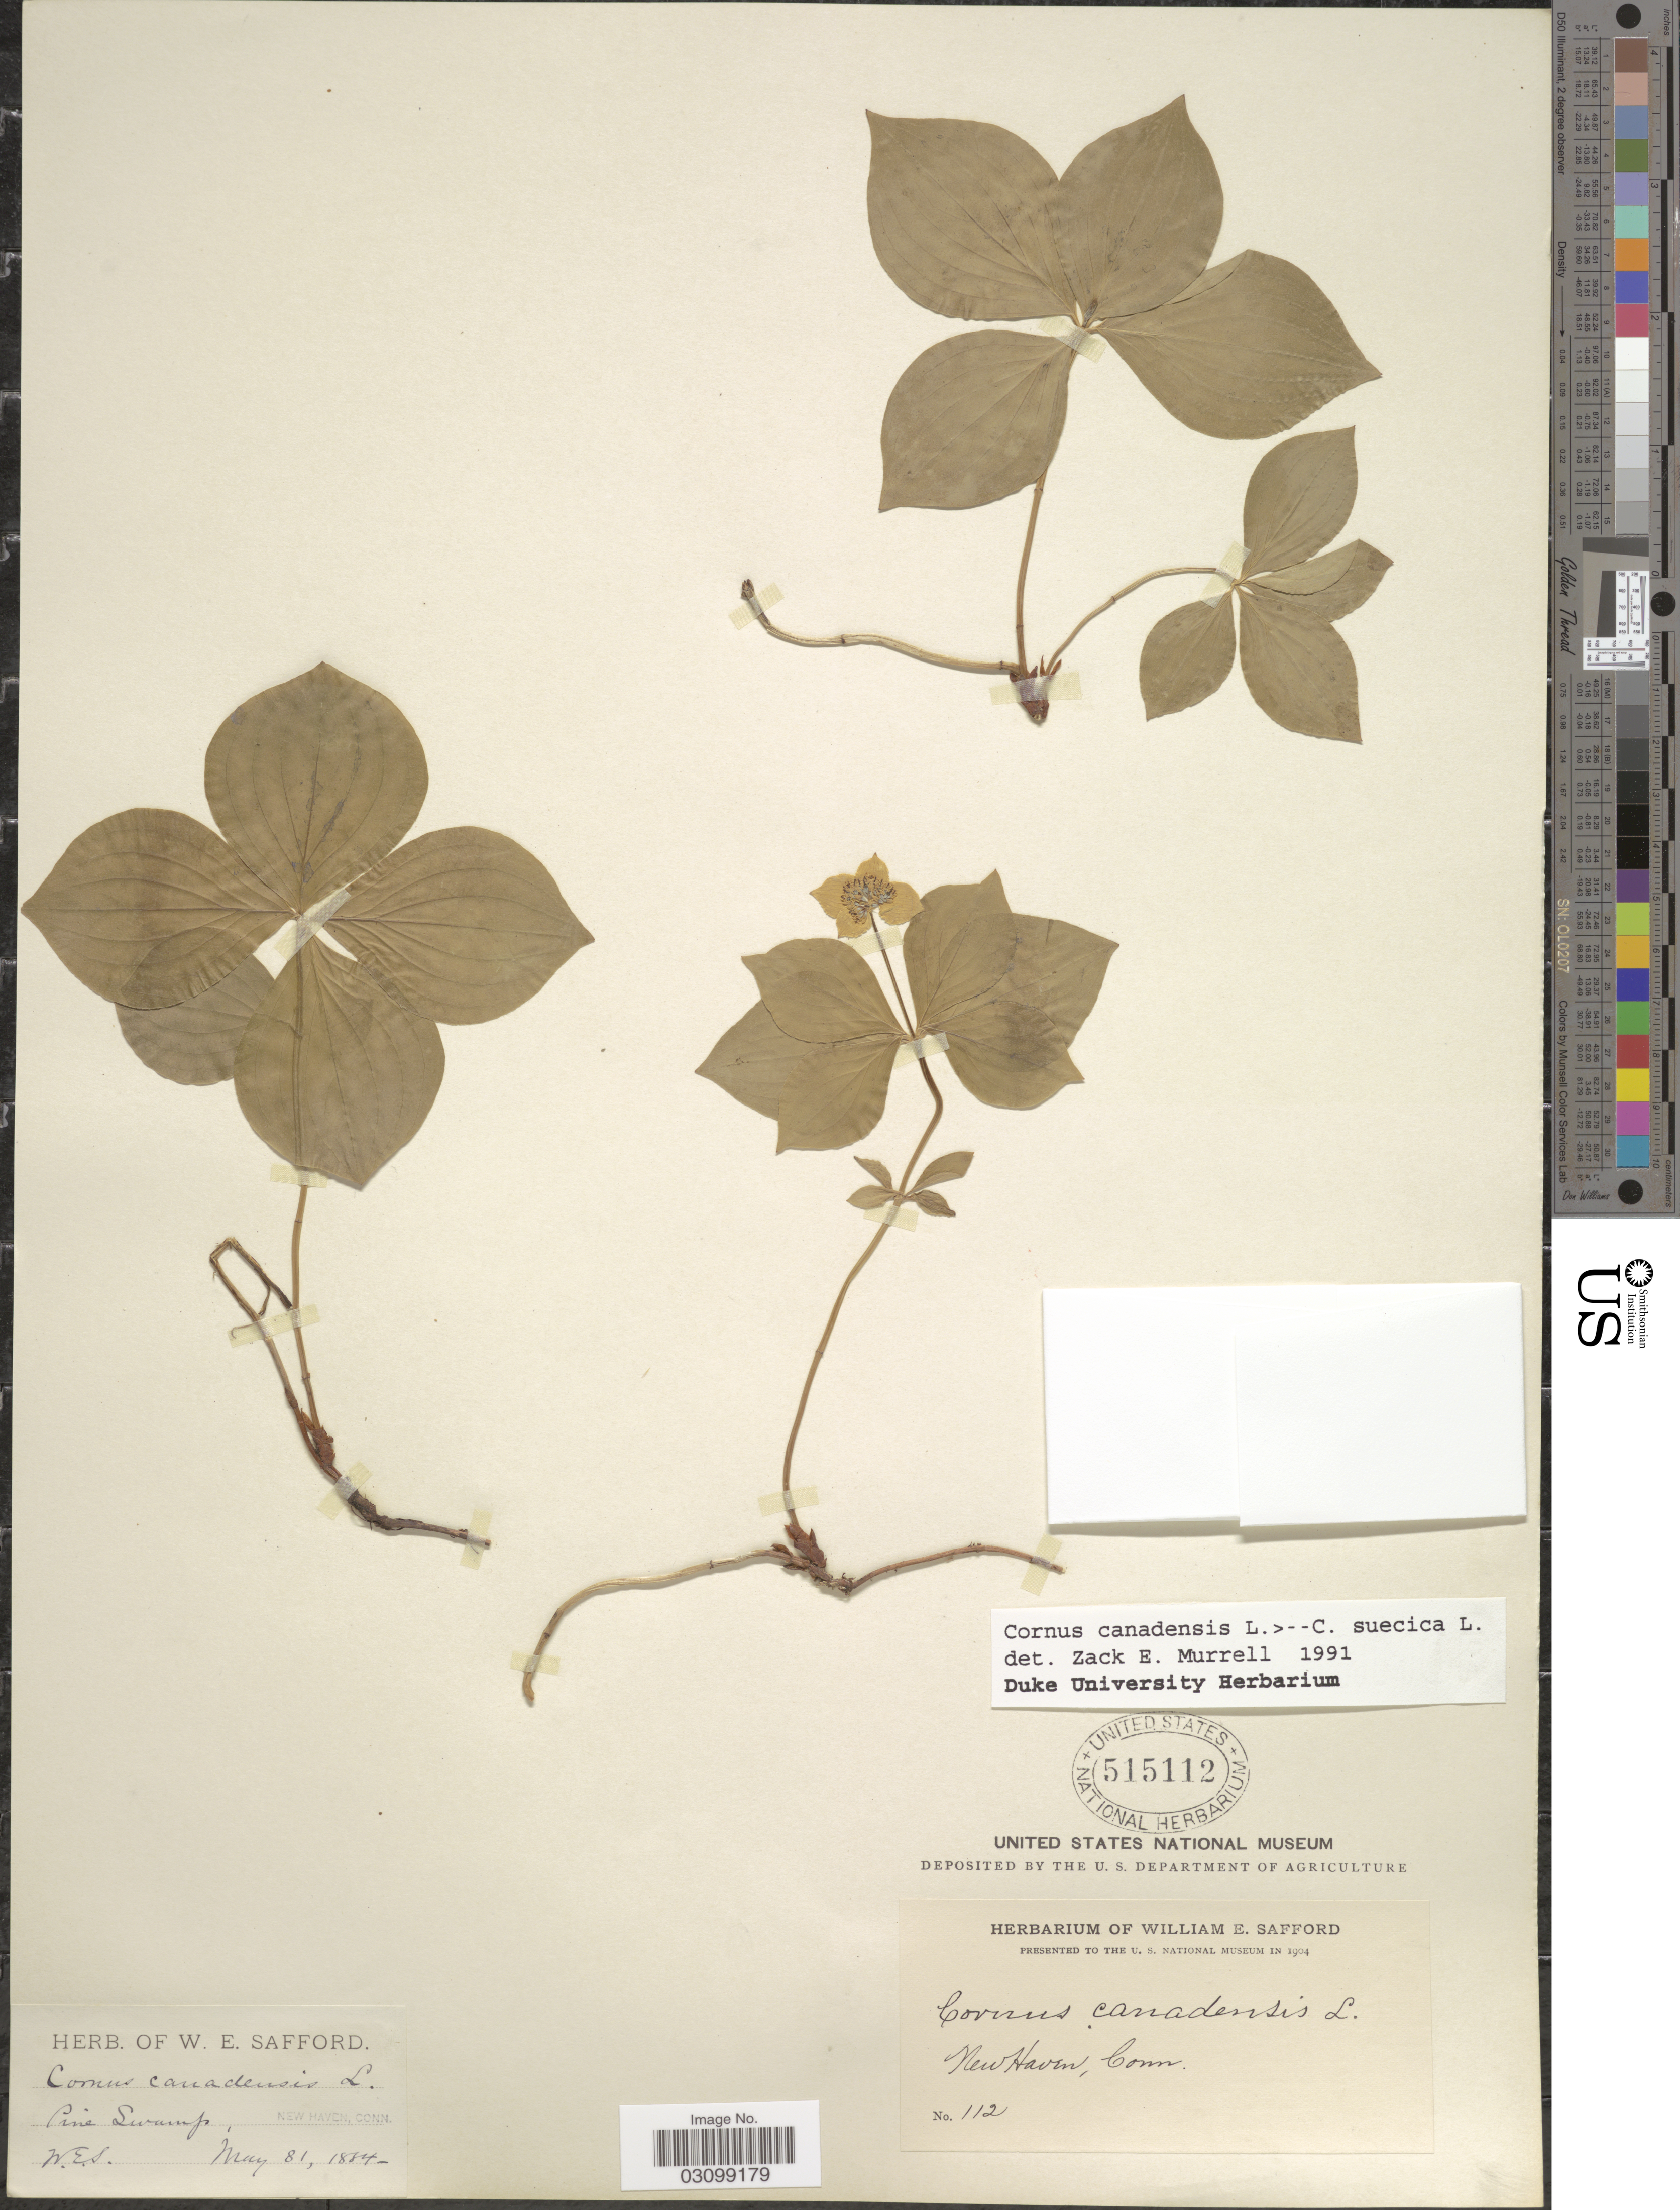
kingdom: Plantae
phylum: Tracheophyta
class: Magnoliopsida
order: Cornales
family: Cornaceae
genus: Cornus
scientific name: Cornus sp.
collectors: W. E. Safford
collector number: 112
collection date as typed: May 81 1884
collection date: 1884-05-18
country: United States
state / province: Connecticut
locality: New Haven.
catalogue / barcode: US 515112